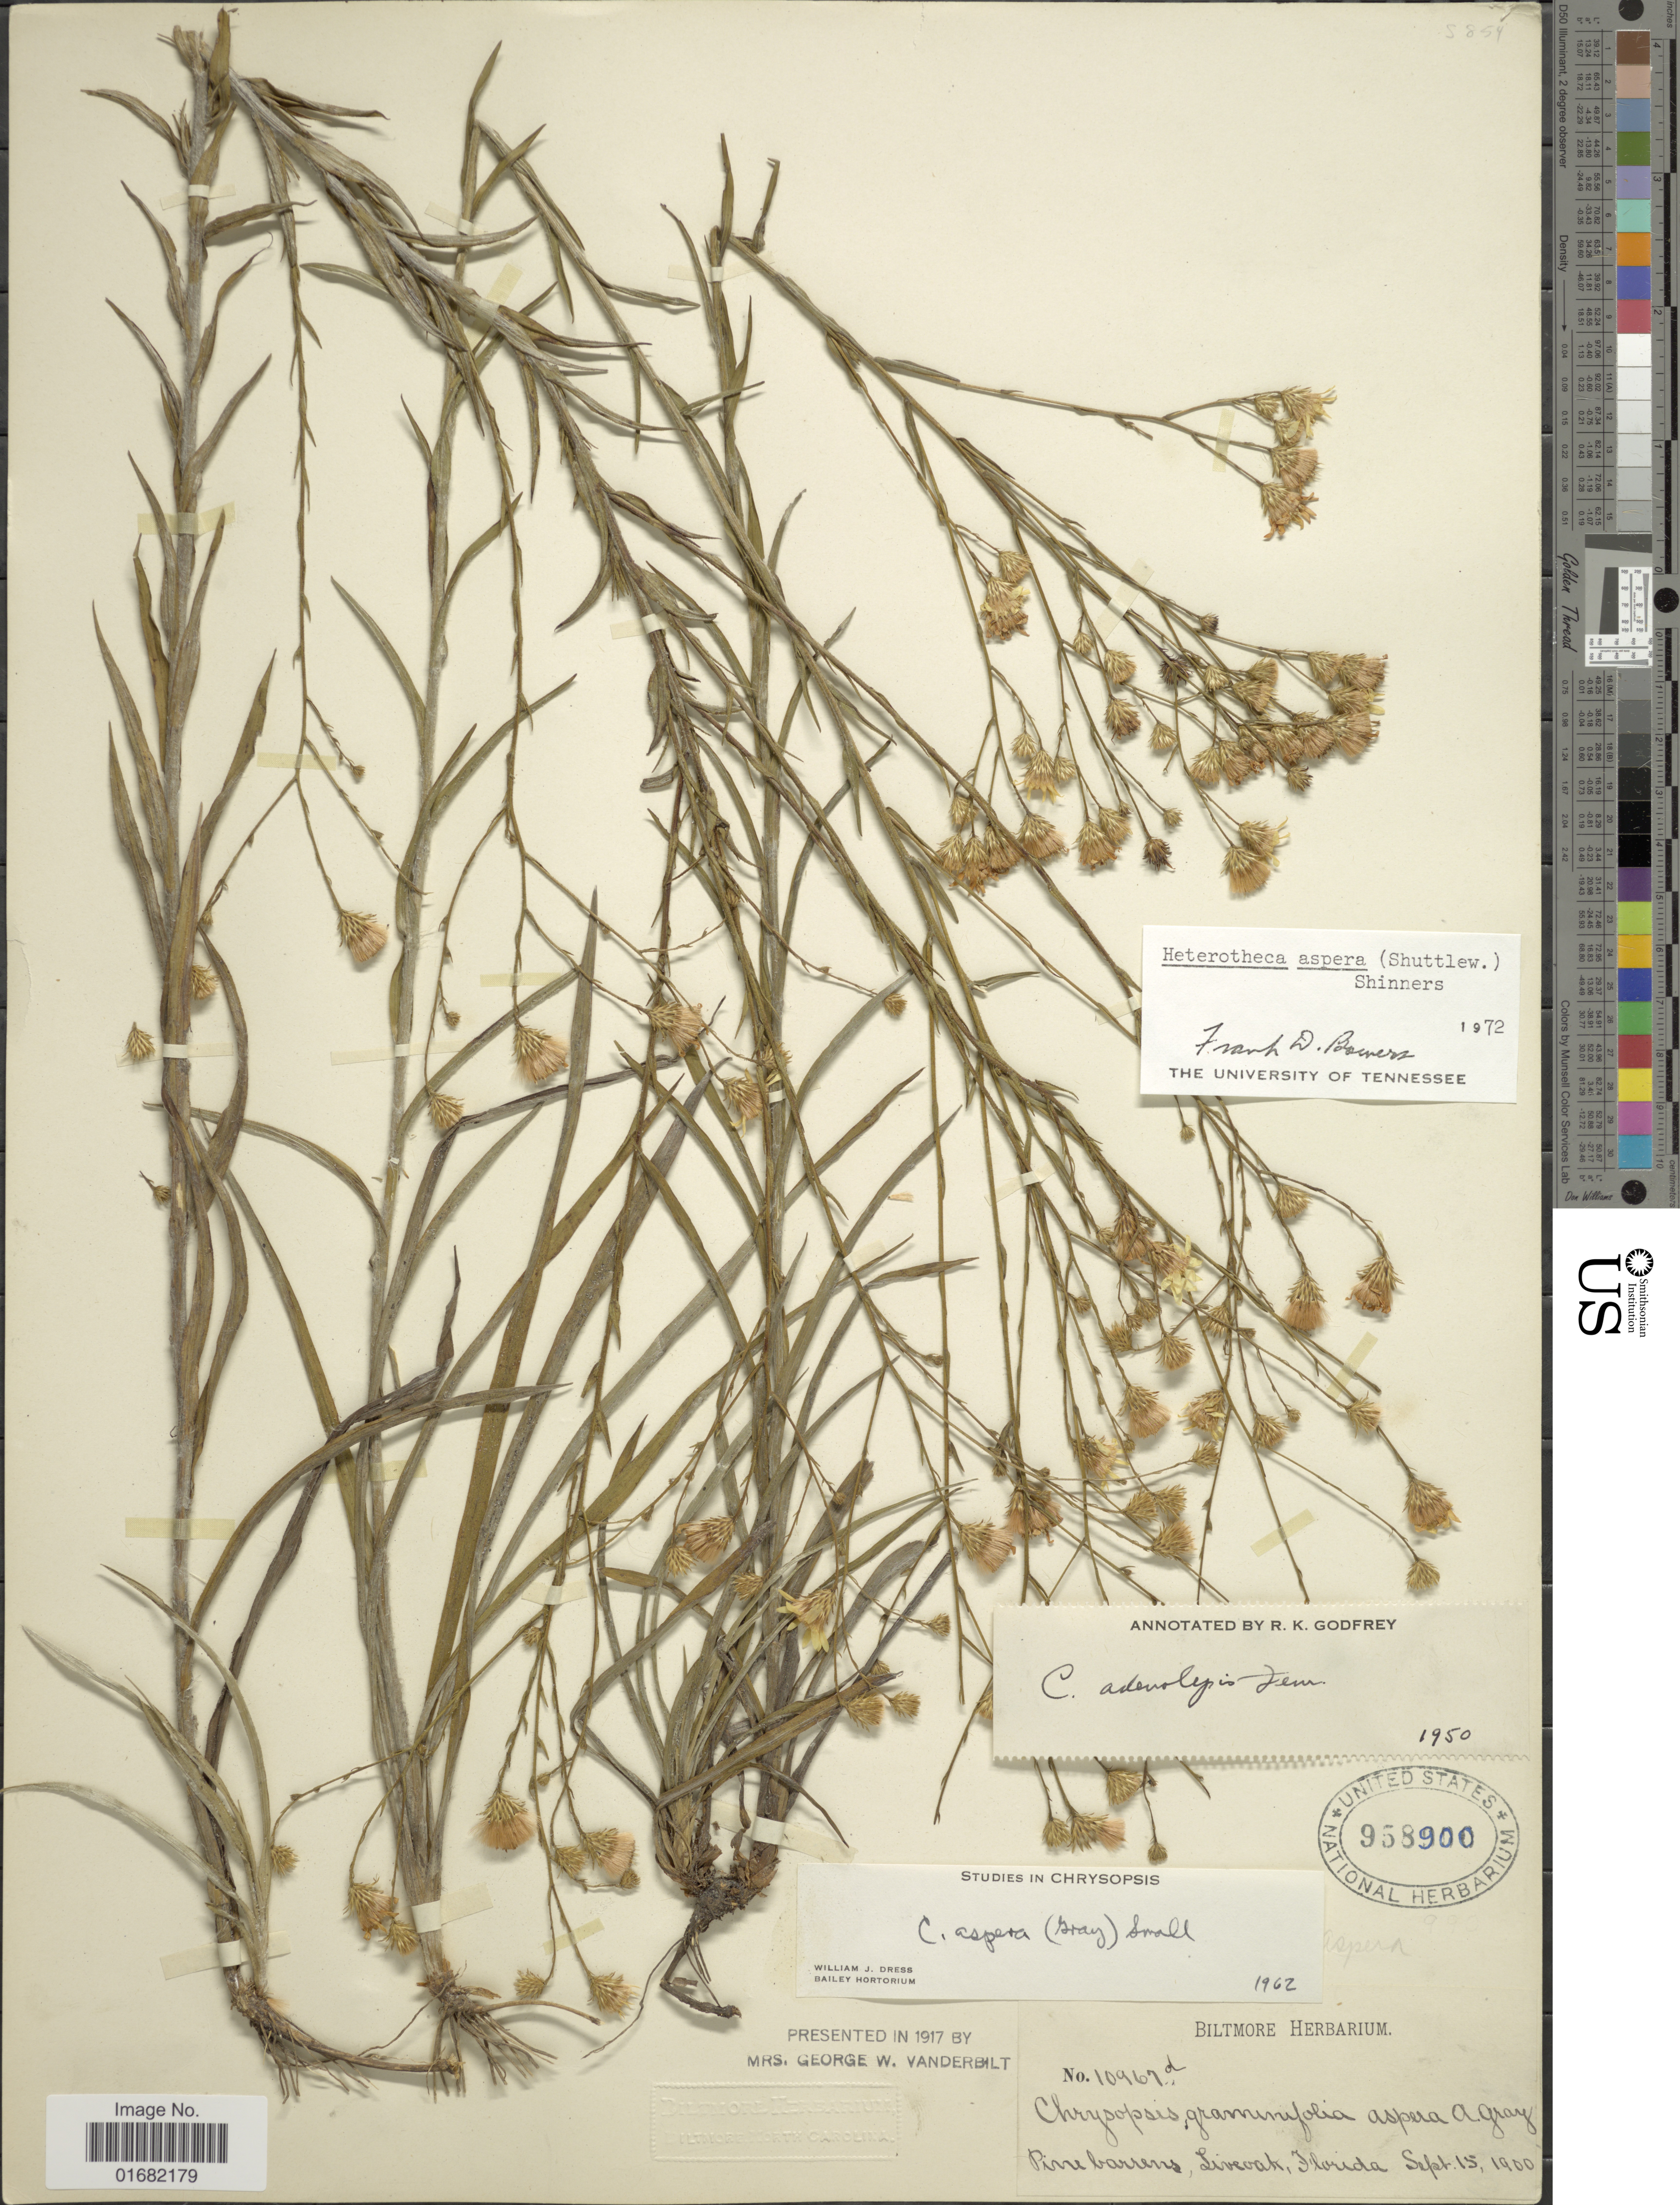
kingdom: Plantae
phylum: Tracheophyta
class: Magnoliopsida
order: Asterales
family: Asteraceae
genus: Heterotheca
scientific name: Heterotheca aspera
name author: (Shuttlew. ex A. Gray) Shinners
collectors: ex herb. Biltmore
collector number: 10967d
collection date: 1900-09-15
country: United States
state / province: Florida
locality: Live Oak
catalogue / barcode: US 958900